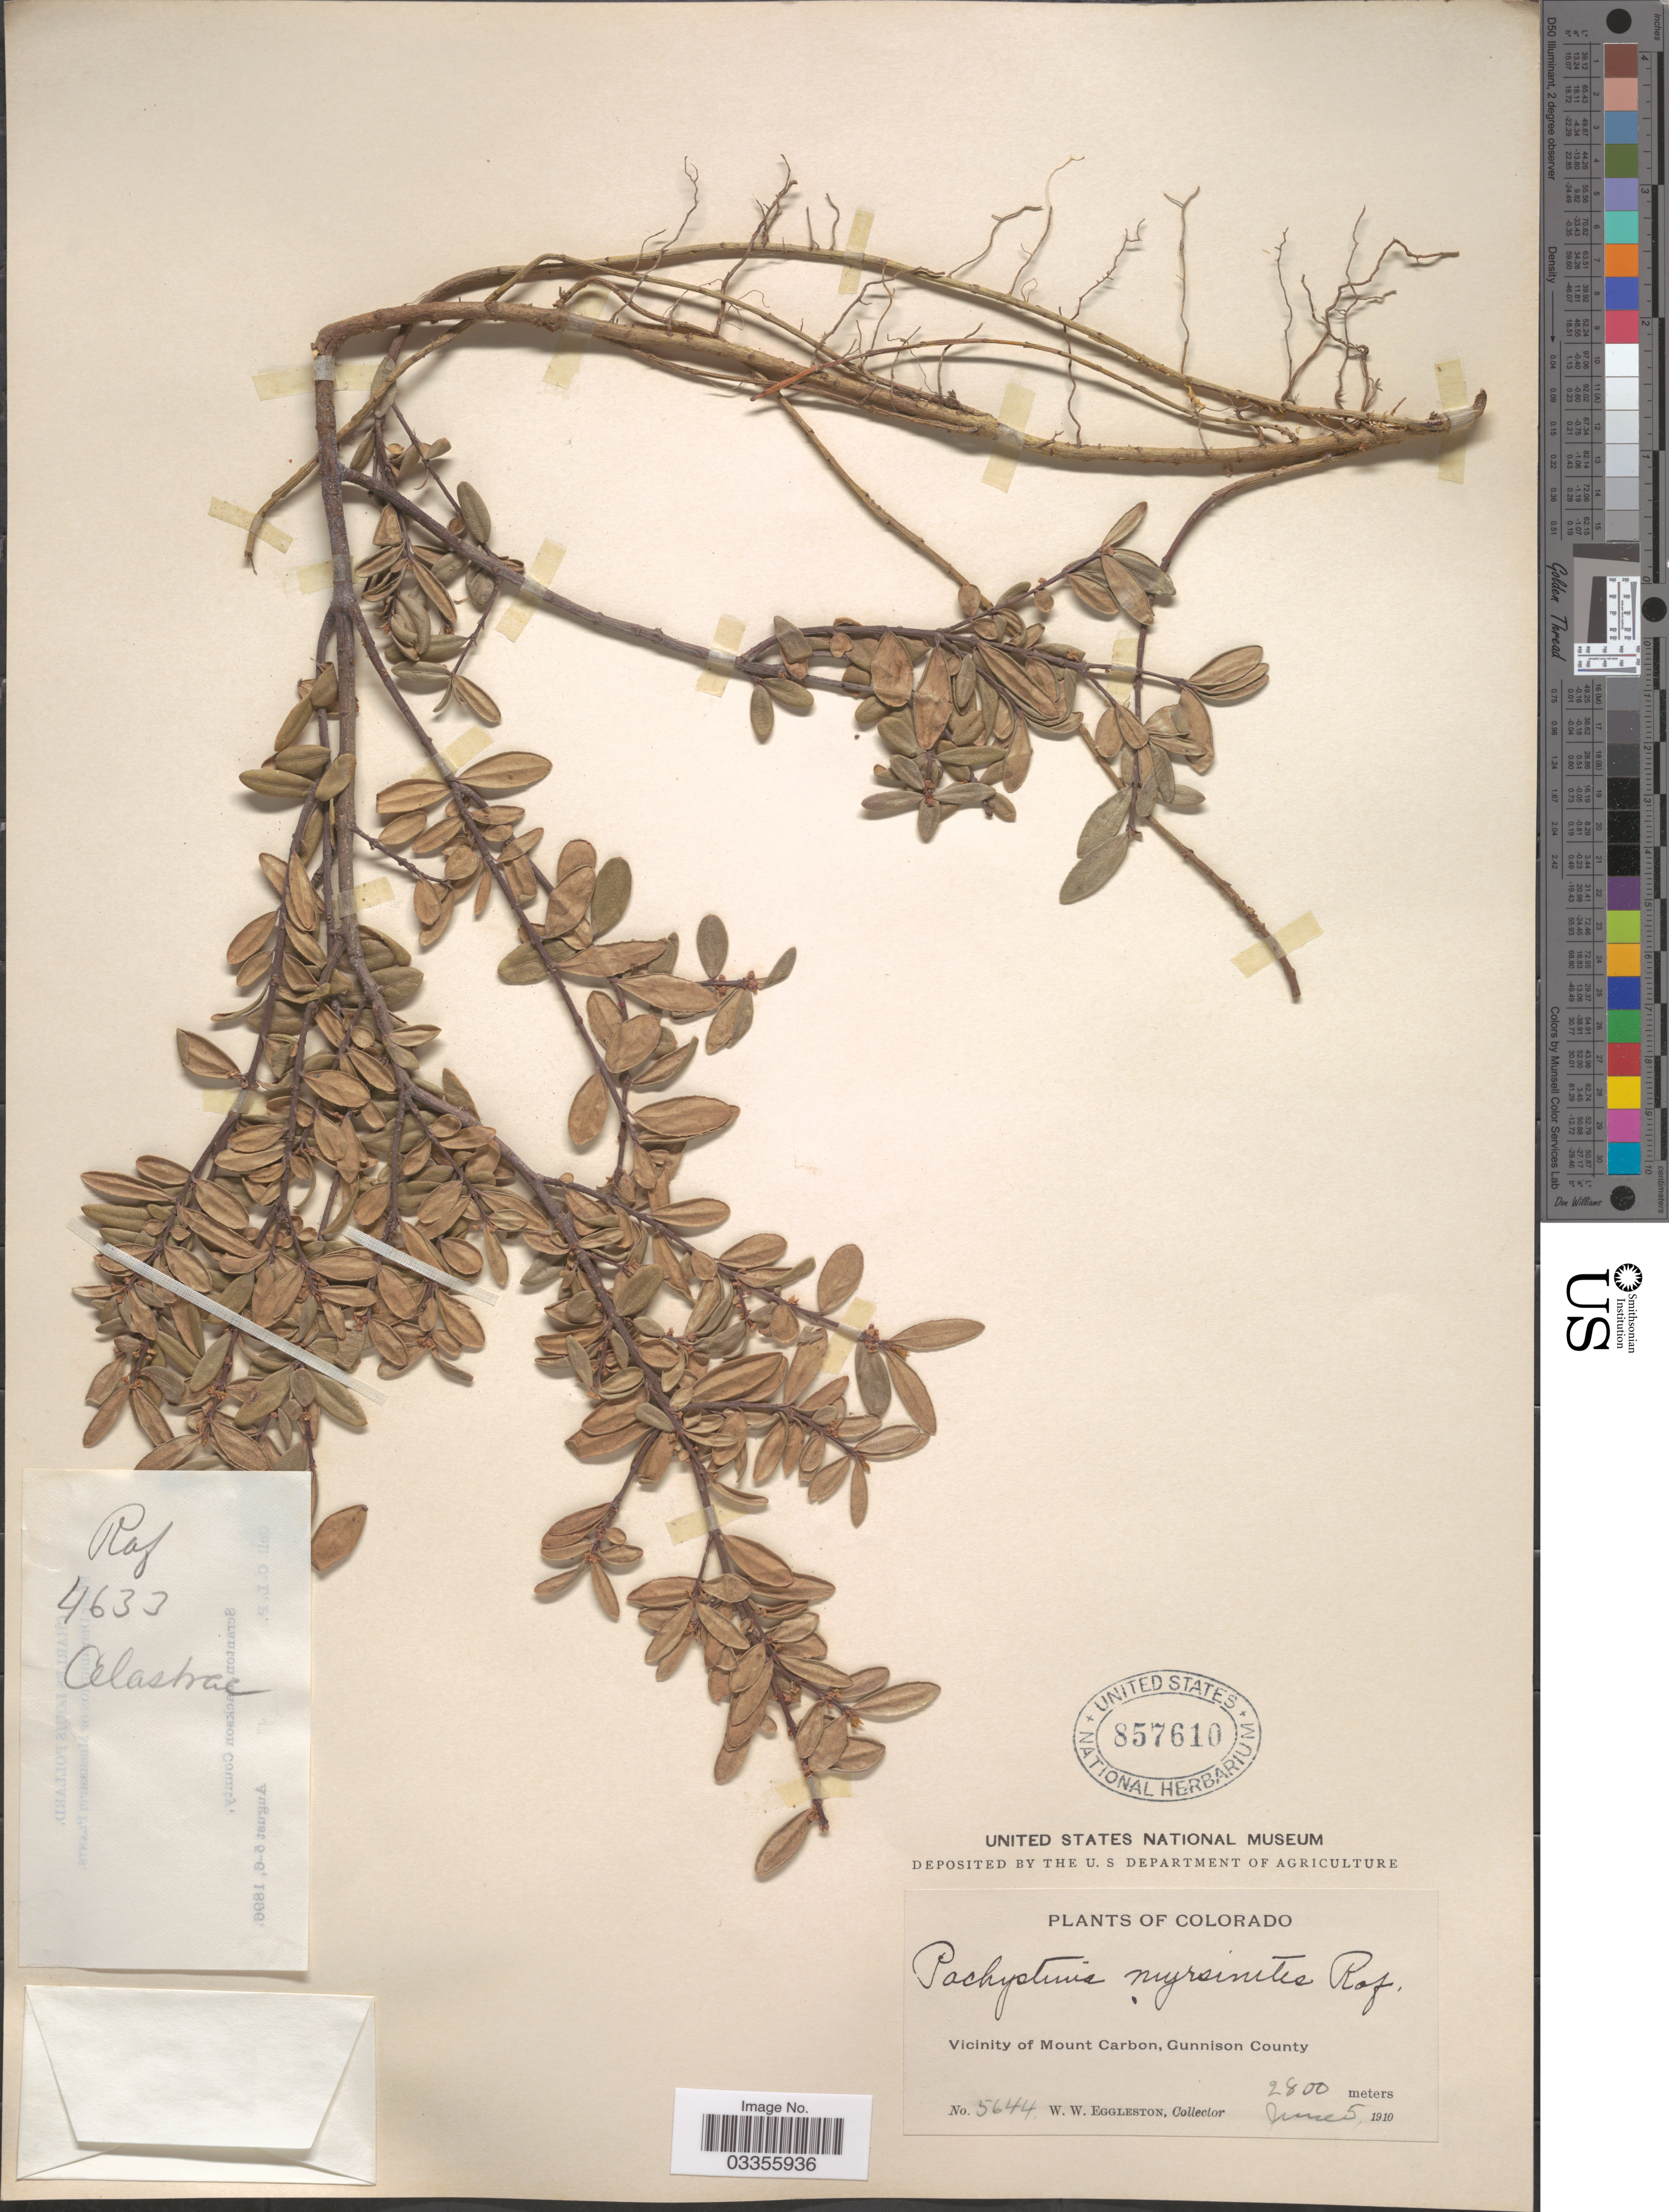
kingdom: Plantae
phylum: Tracheophyta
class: Magnoliopsida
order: Celastrales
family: Celastraceae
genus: Paxistima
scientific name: Paxistima myrsinites subsp. myrsinites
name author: (Pursh) Raf.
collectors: W. W. Eggleston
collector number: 5644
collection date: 1910-06-05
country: United States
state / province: Colorado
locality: Vicinity of Mount Carbon, Gunnison County.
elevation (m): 2800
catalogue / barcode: US 857610